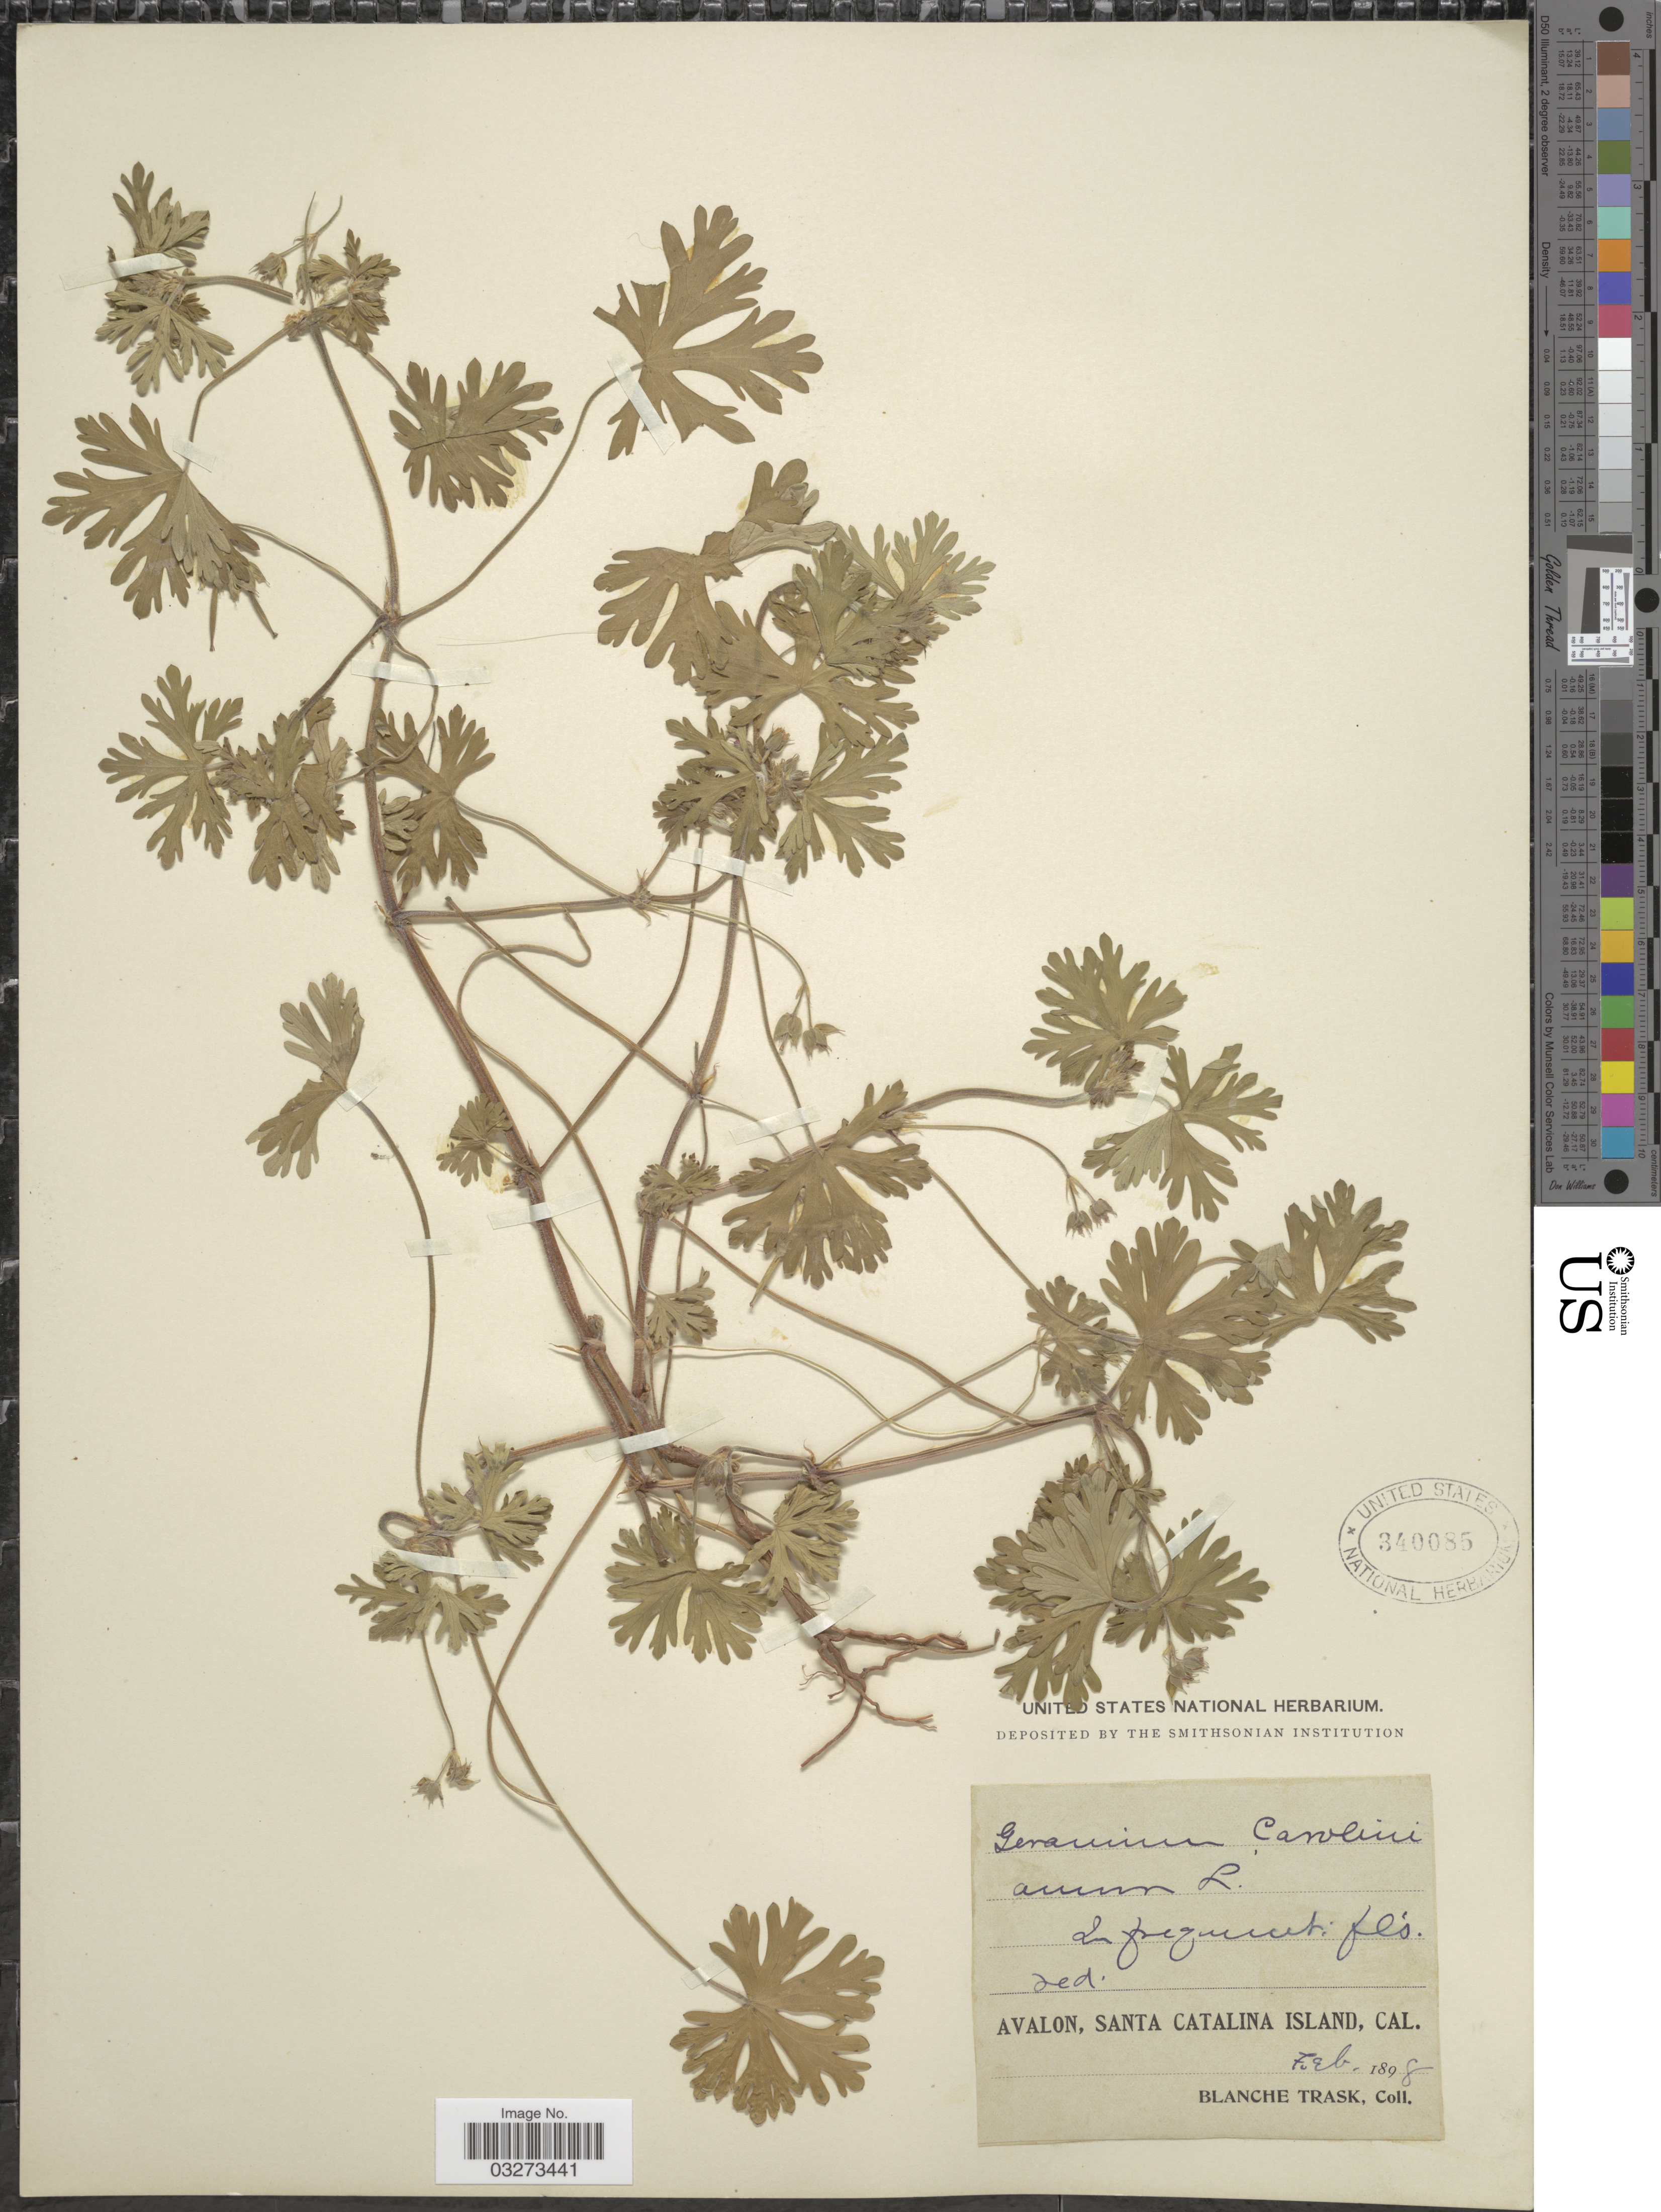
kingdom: Plantae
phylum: Tracheophyta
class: Magnoliopsida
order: Geraniales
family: Geraniaceae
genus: Geranium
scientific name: Geranium carolinianum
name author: L.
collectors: B. Trask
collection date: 1898-02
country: United States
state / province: California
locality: Avalon, Santa Catalina.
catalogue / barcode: US 340085